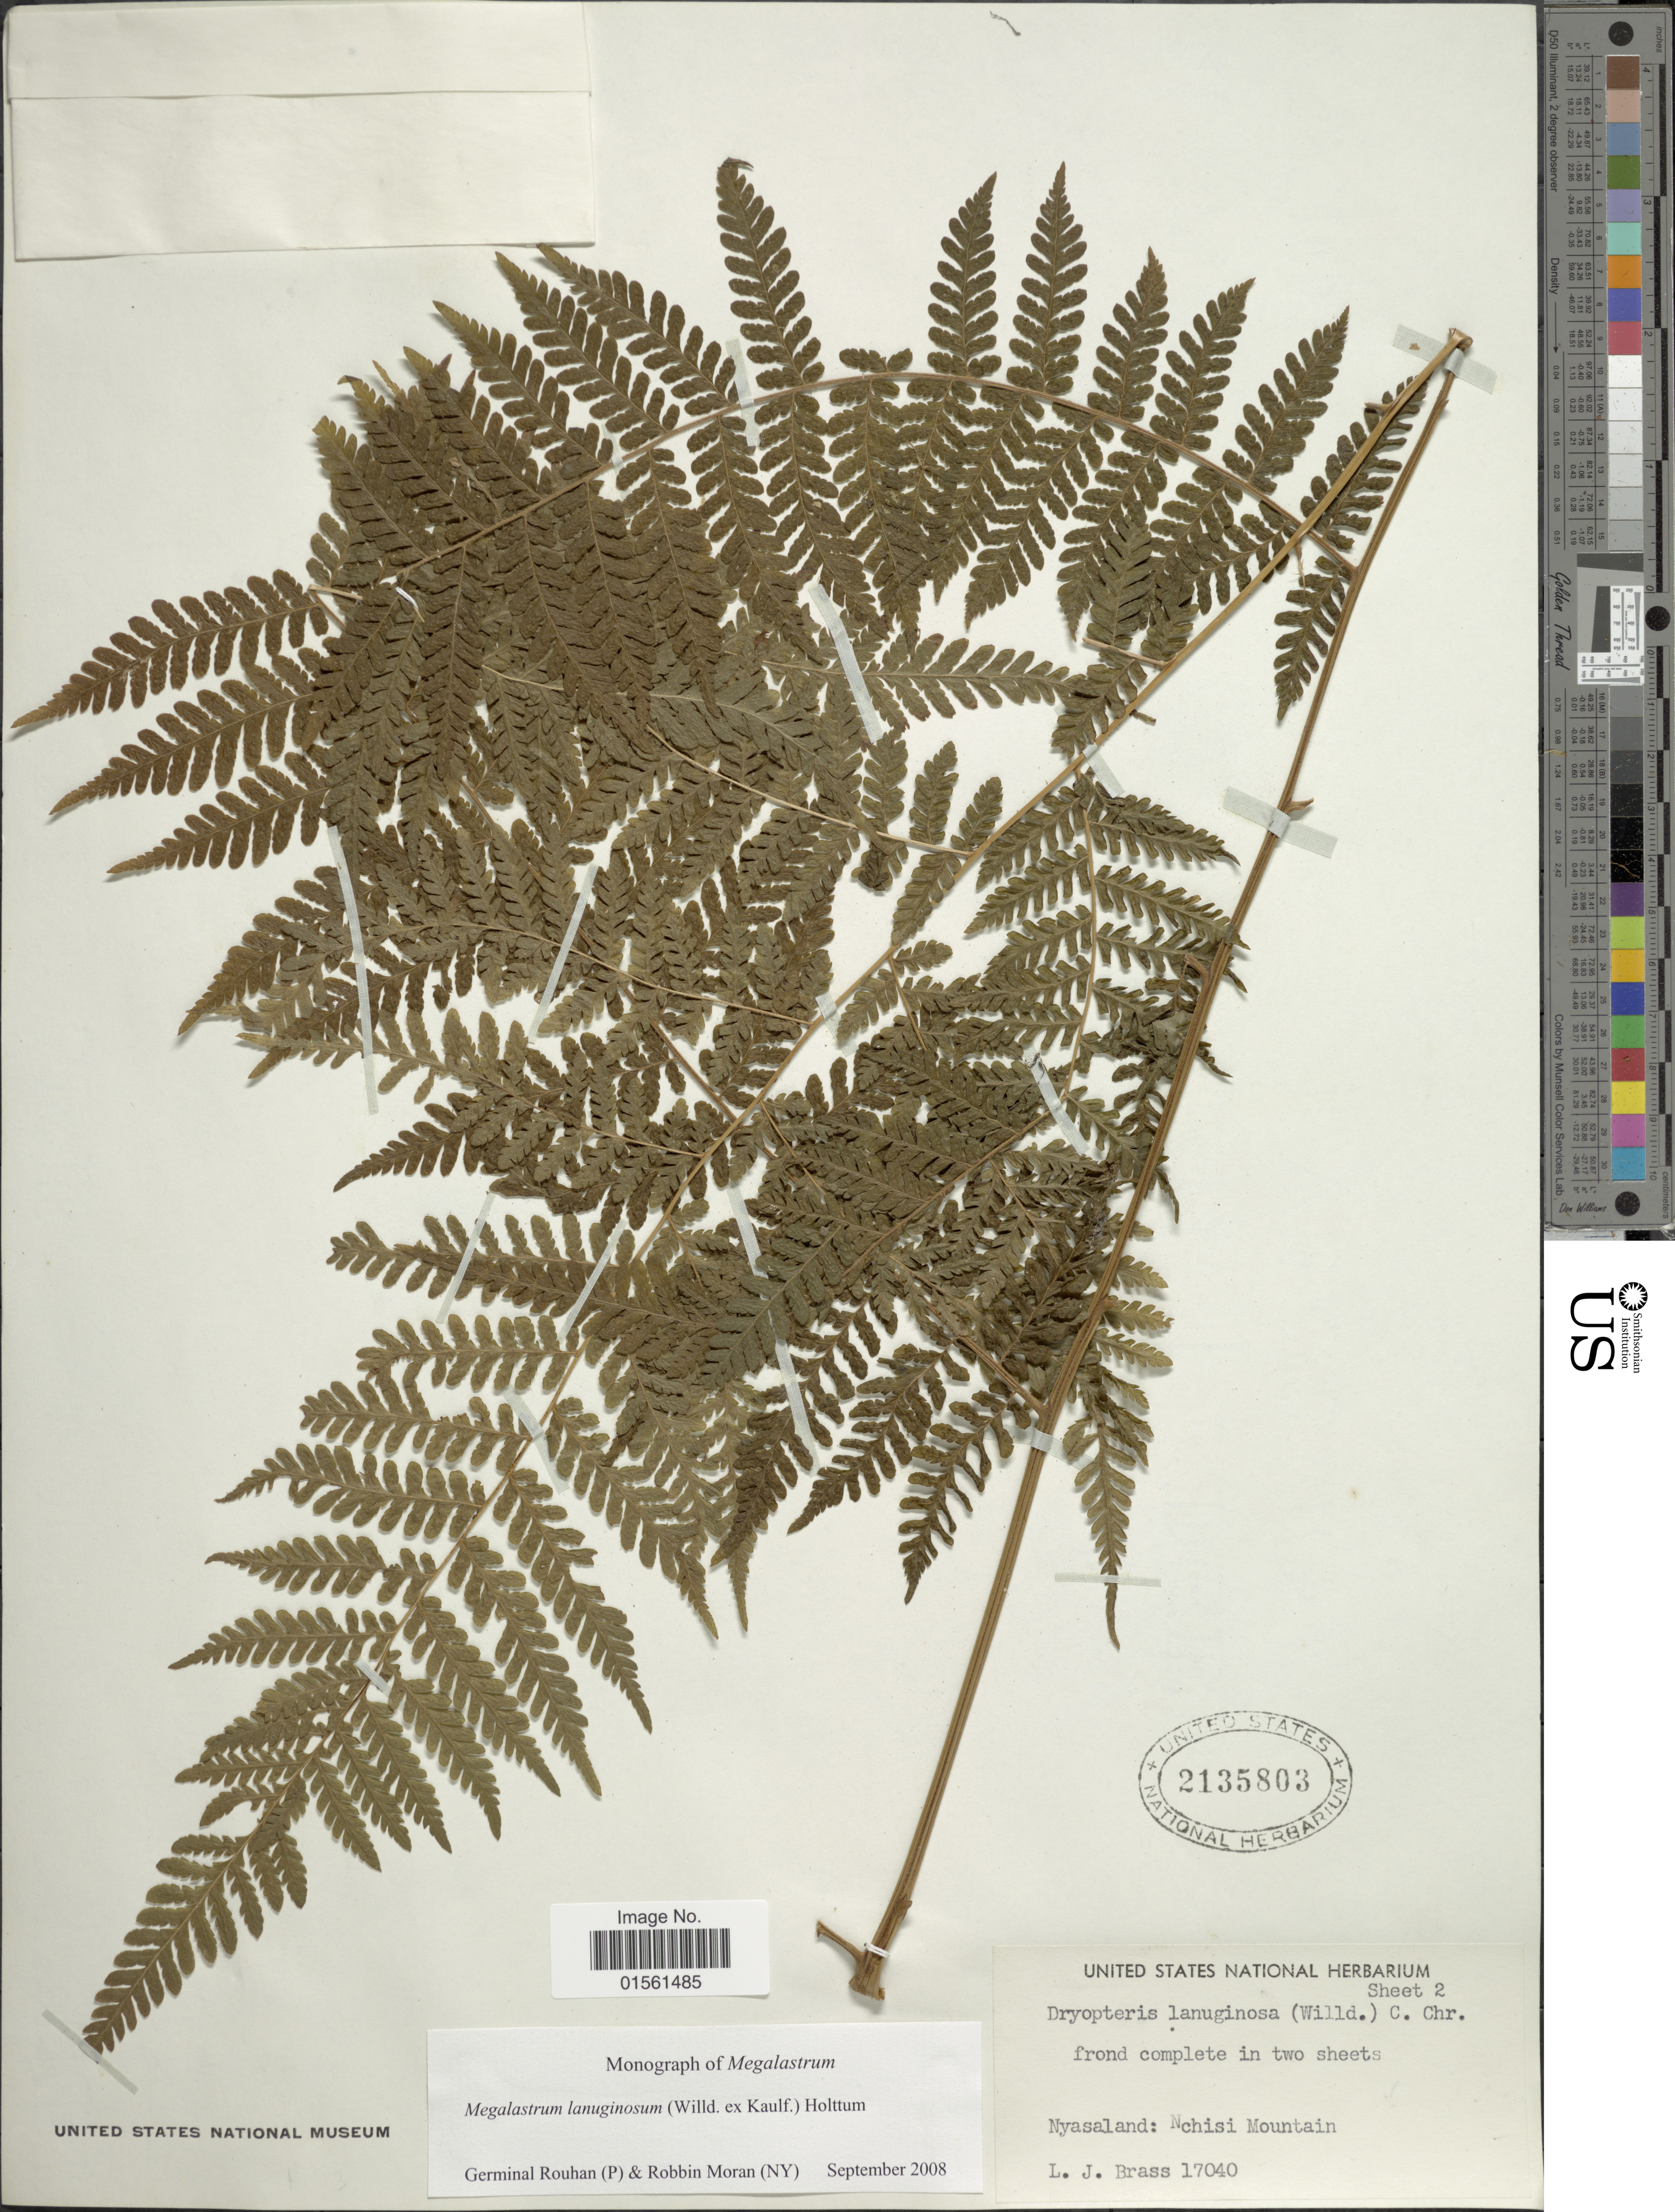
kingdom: Plantae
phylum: Tracheophyta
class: Polypodiopsida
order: Polypodiales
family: Dryopteridaceae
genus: Megalastrum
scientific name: Megalastrum lanuginosum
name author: (Kaulf.) Holttum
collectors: L. J. Brass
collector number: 17040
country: Malawi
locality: Nyasaland: Nchisi Mountain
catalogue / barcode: US 2135803